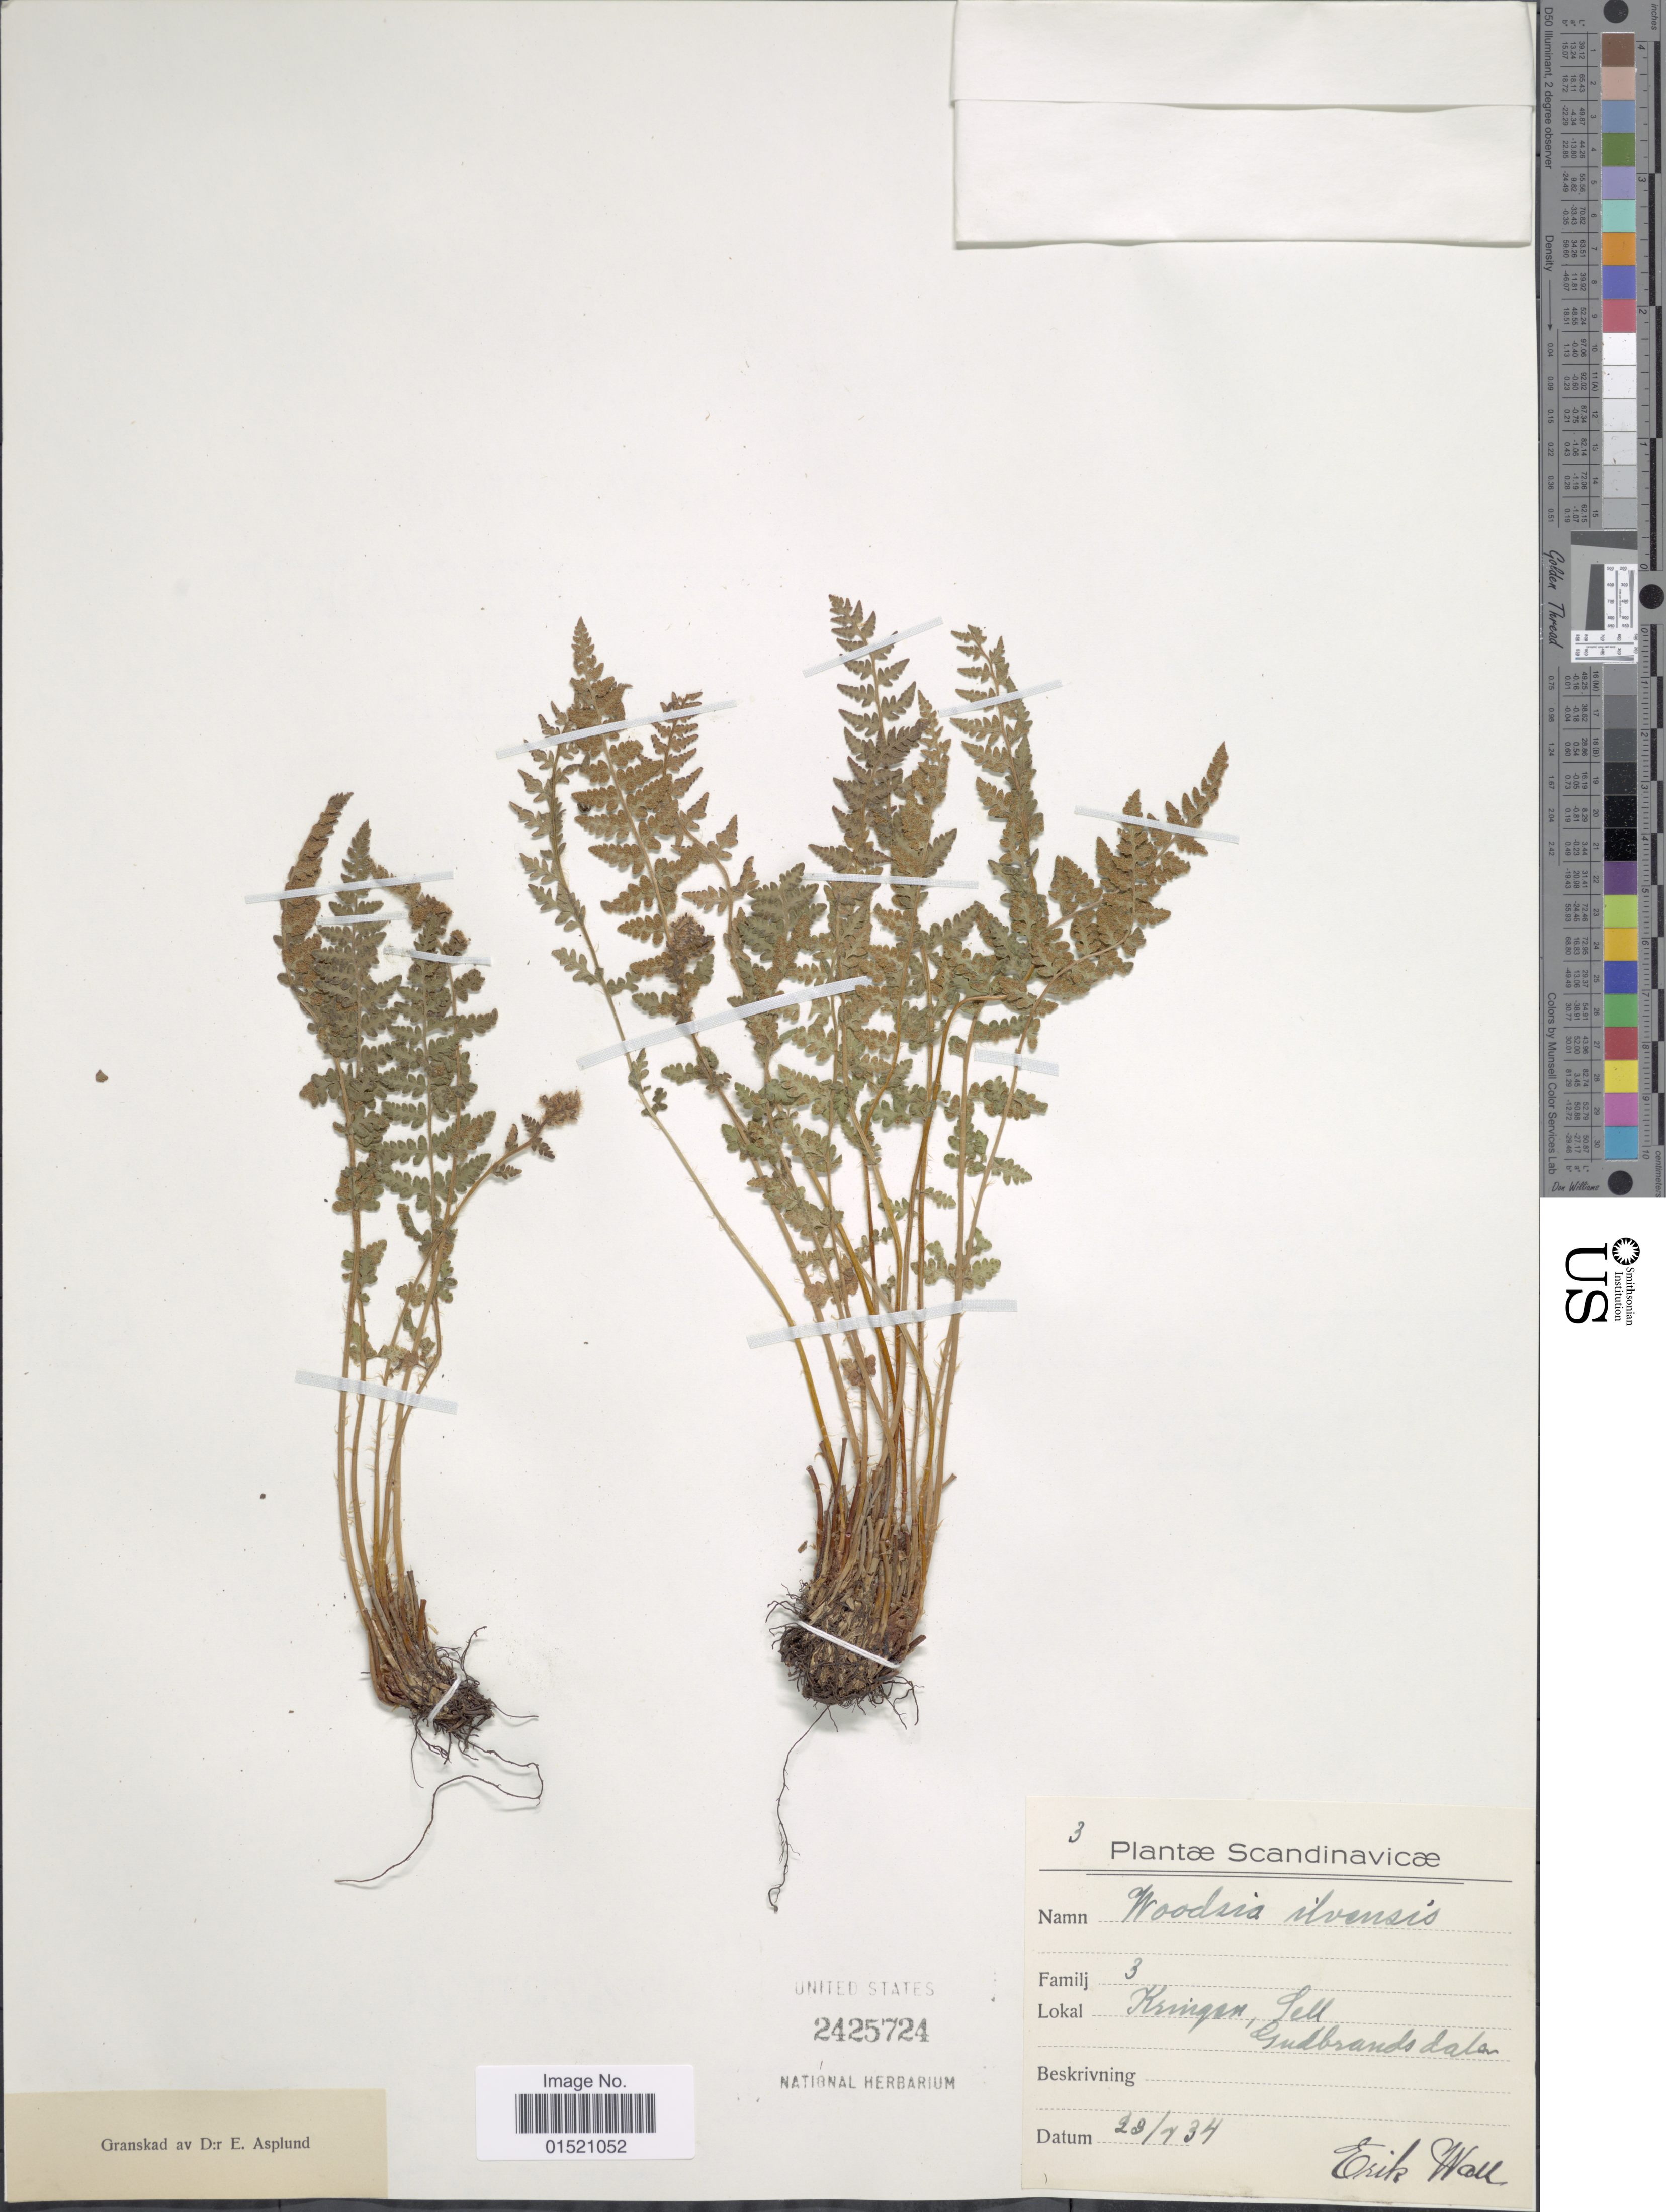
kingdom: Plantae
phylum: Tracheophyta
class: Polypodiopsida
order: Polypodiales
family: Woodsiaceae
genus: Woodsia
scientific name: Woodsia ilvensis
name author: (L.) R. Br.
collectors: E. Wall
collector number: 3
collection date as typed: Transcribed d/m/y: 23/7/34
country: Norway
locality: Kringen, Sell, Gudbrandsdalen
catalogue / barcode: US 2425724